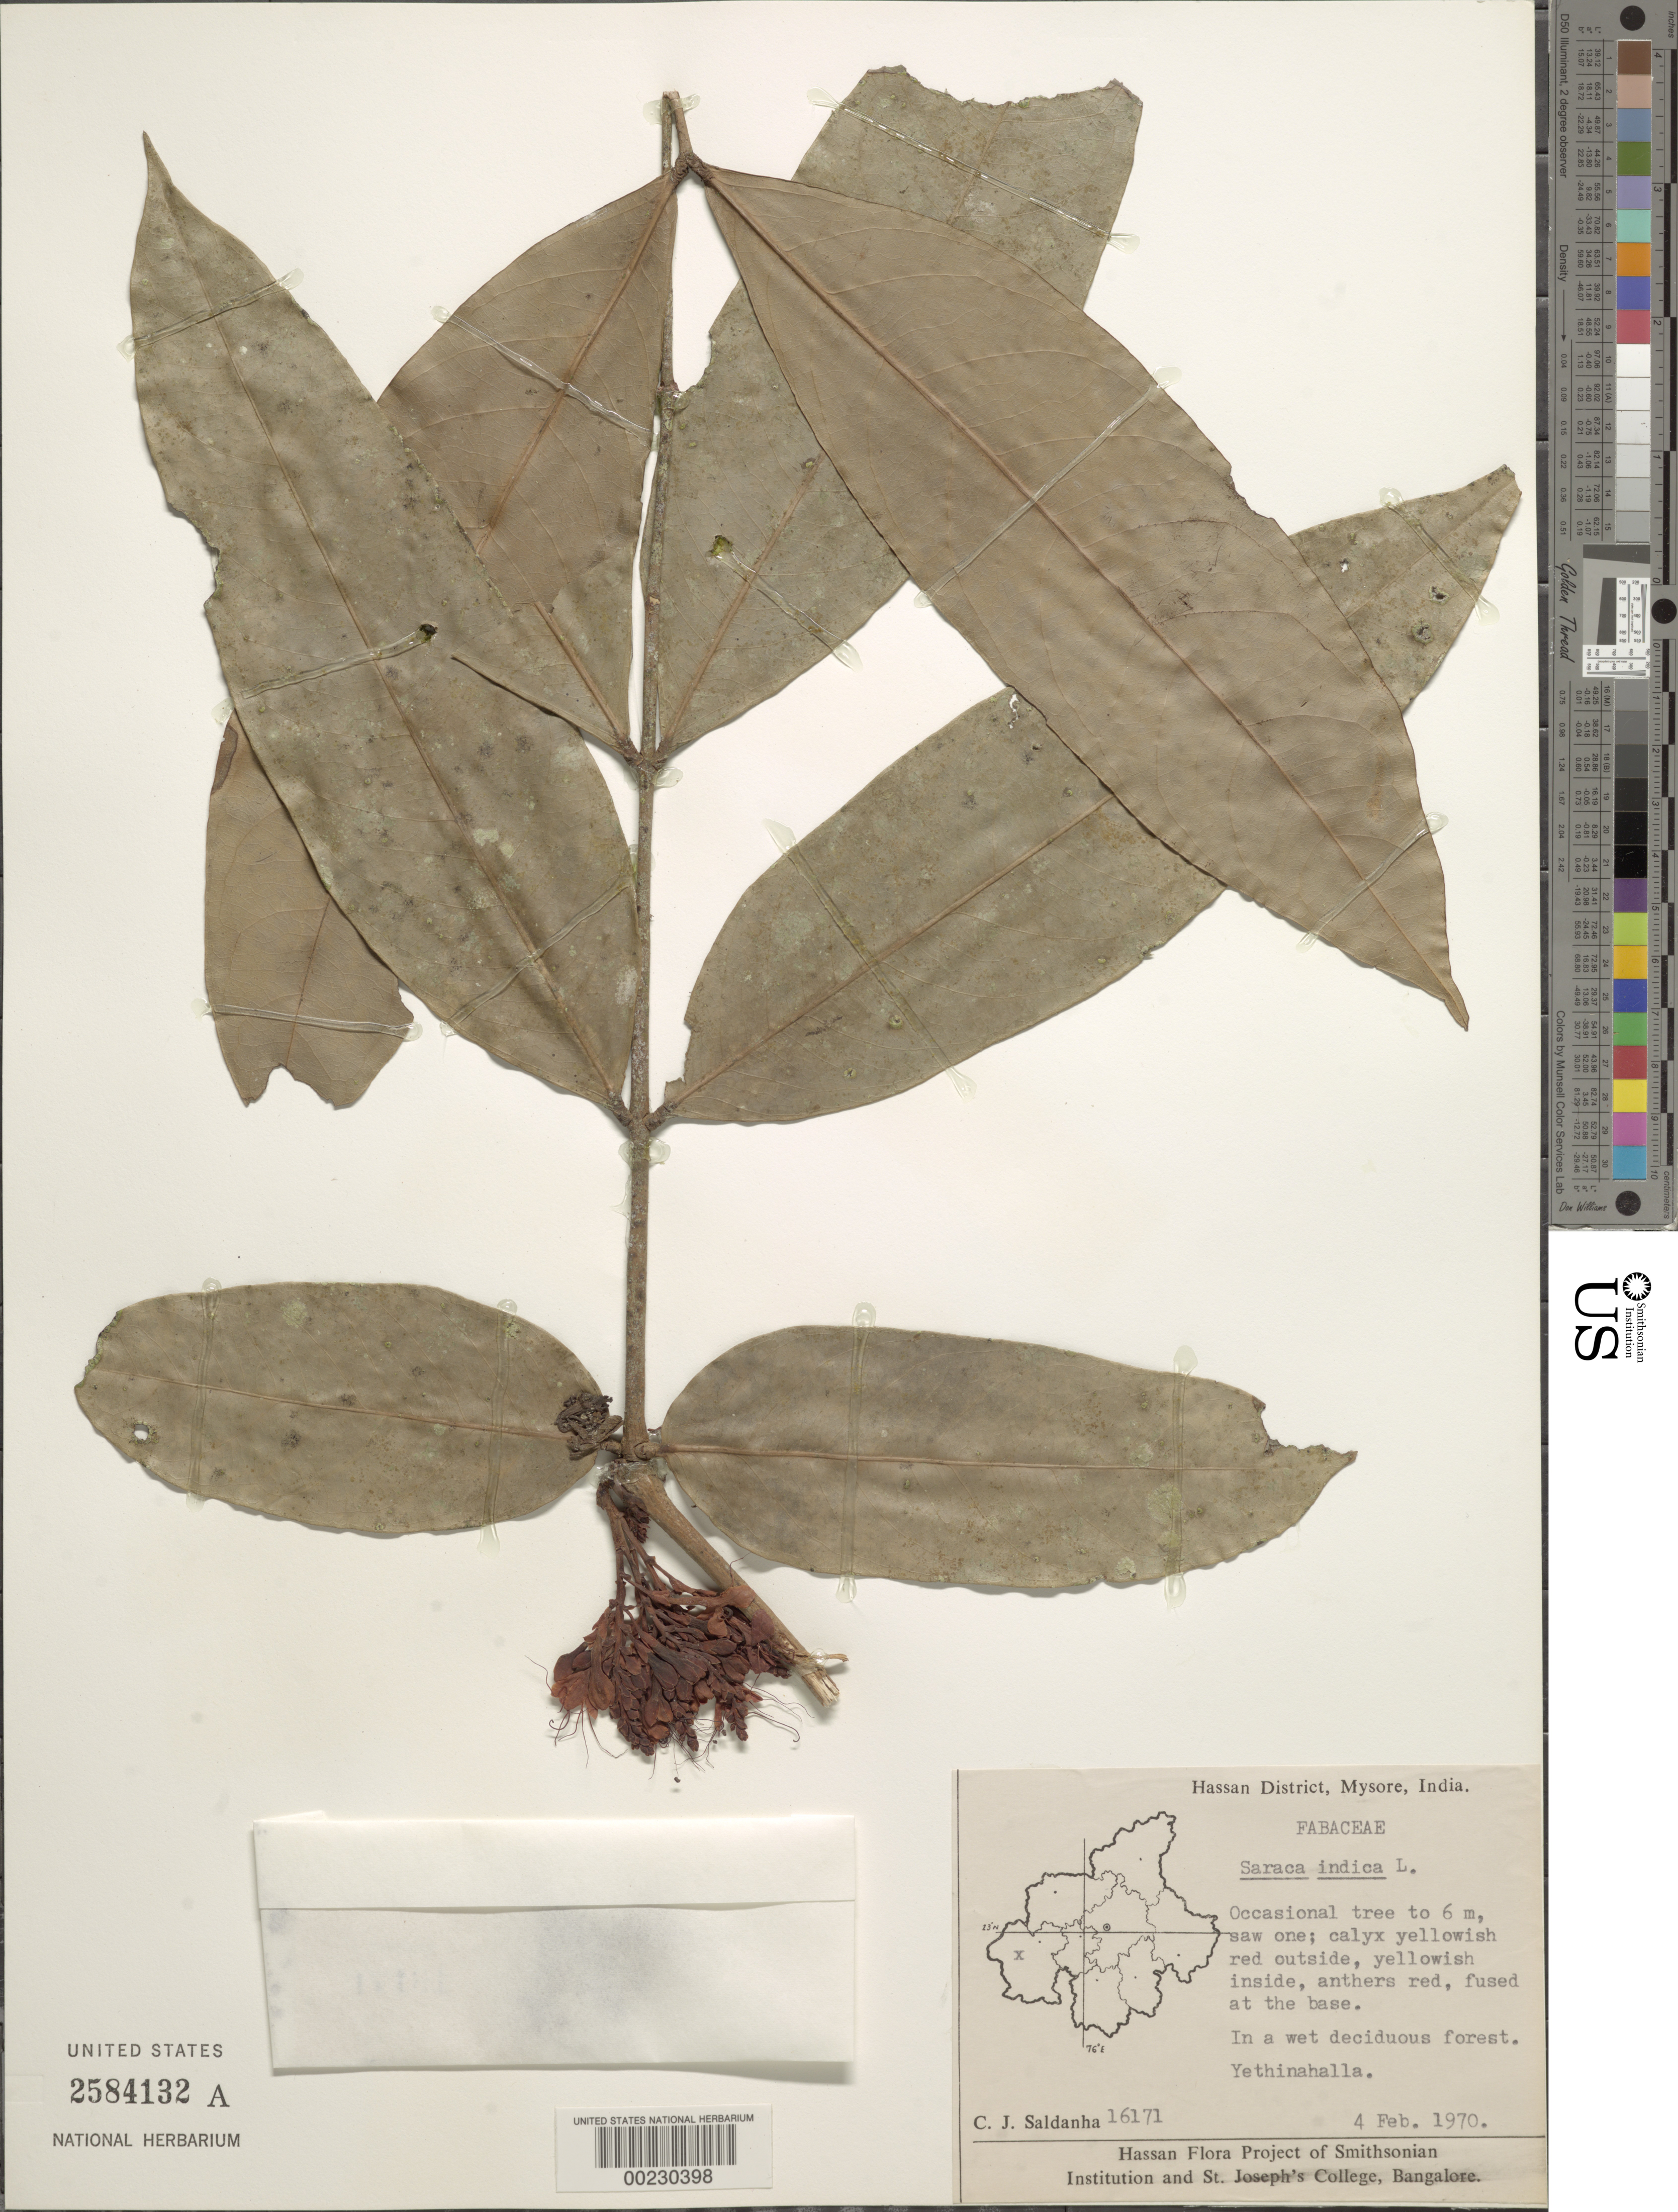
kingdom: Plantae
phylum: Tracheophyta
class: Magnoliopsida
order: Fabales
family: Fabaceae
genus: Saraca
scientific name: Saraca indica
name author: L.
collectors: C. J. Saldanha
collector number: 16171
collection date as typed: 04 Feb 1970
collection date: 1970-02-04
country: India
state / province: Karnataka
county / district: Hassan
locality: Yethinahalla, mysore state [mysore state = karnataka.]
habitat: In wet deciduous forest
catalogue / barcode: US 2584132A